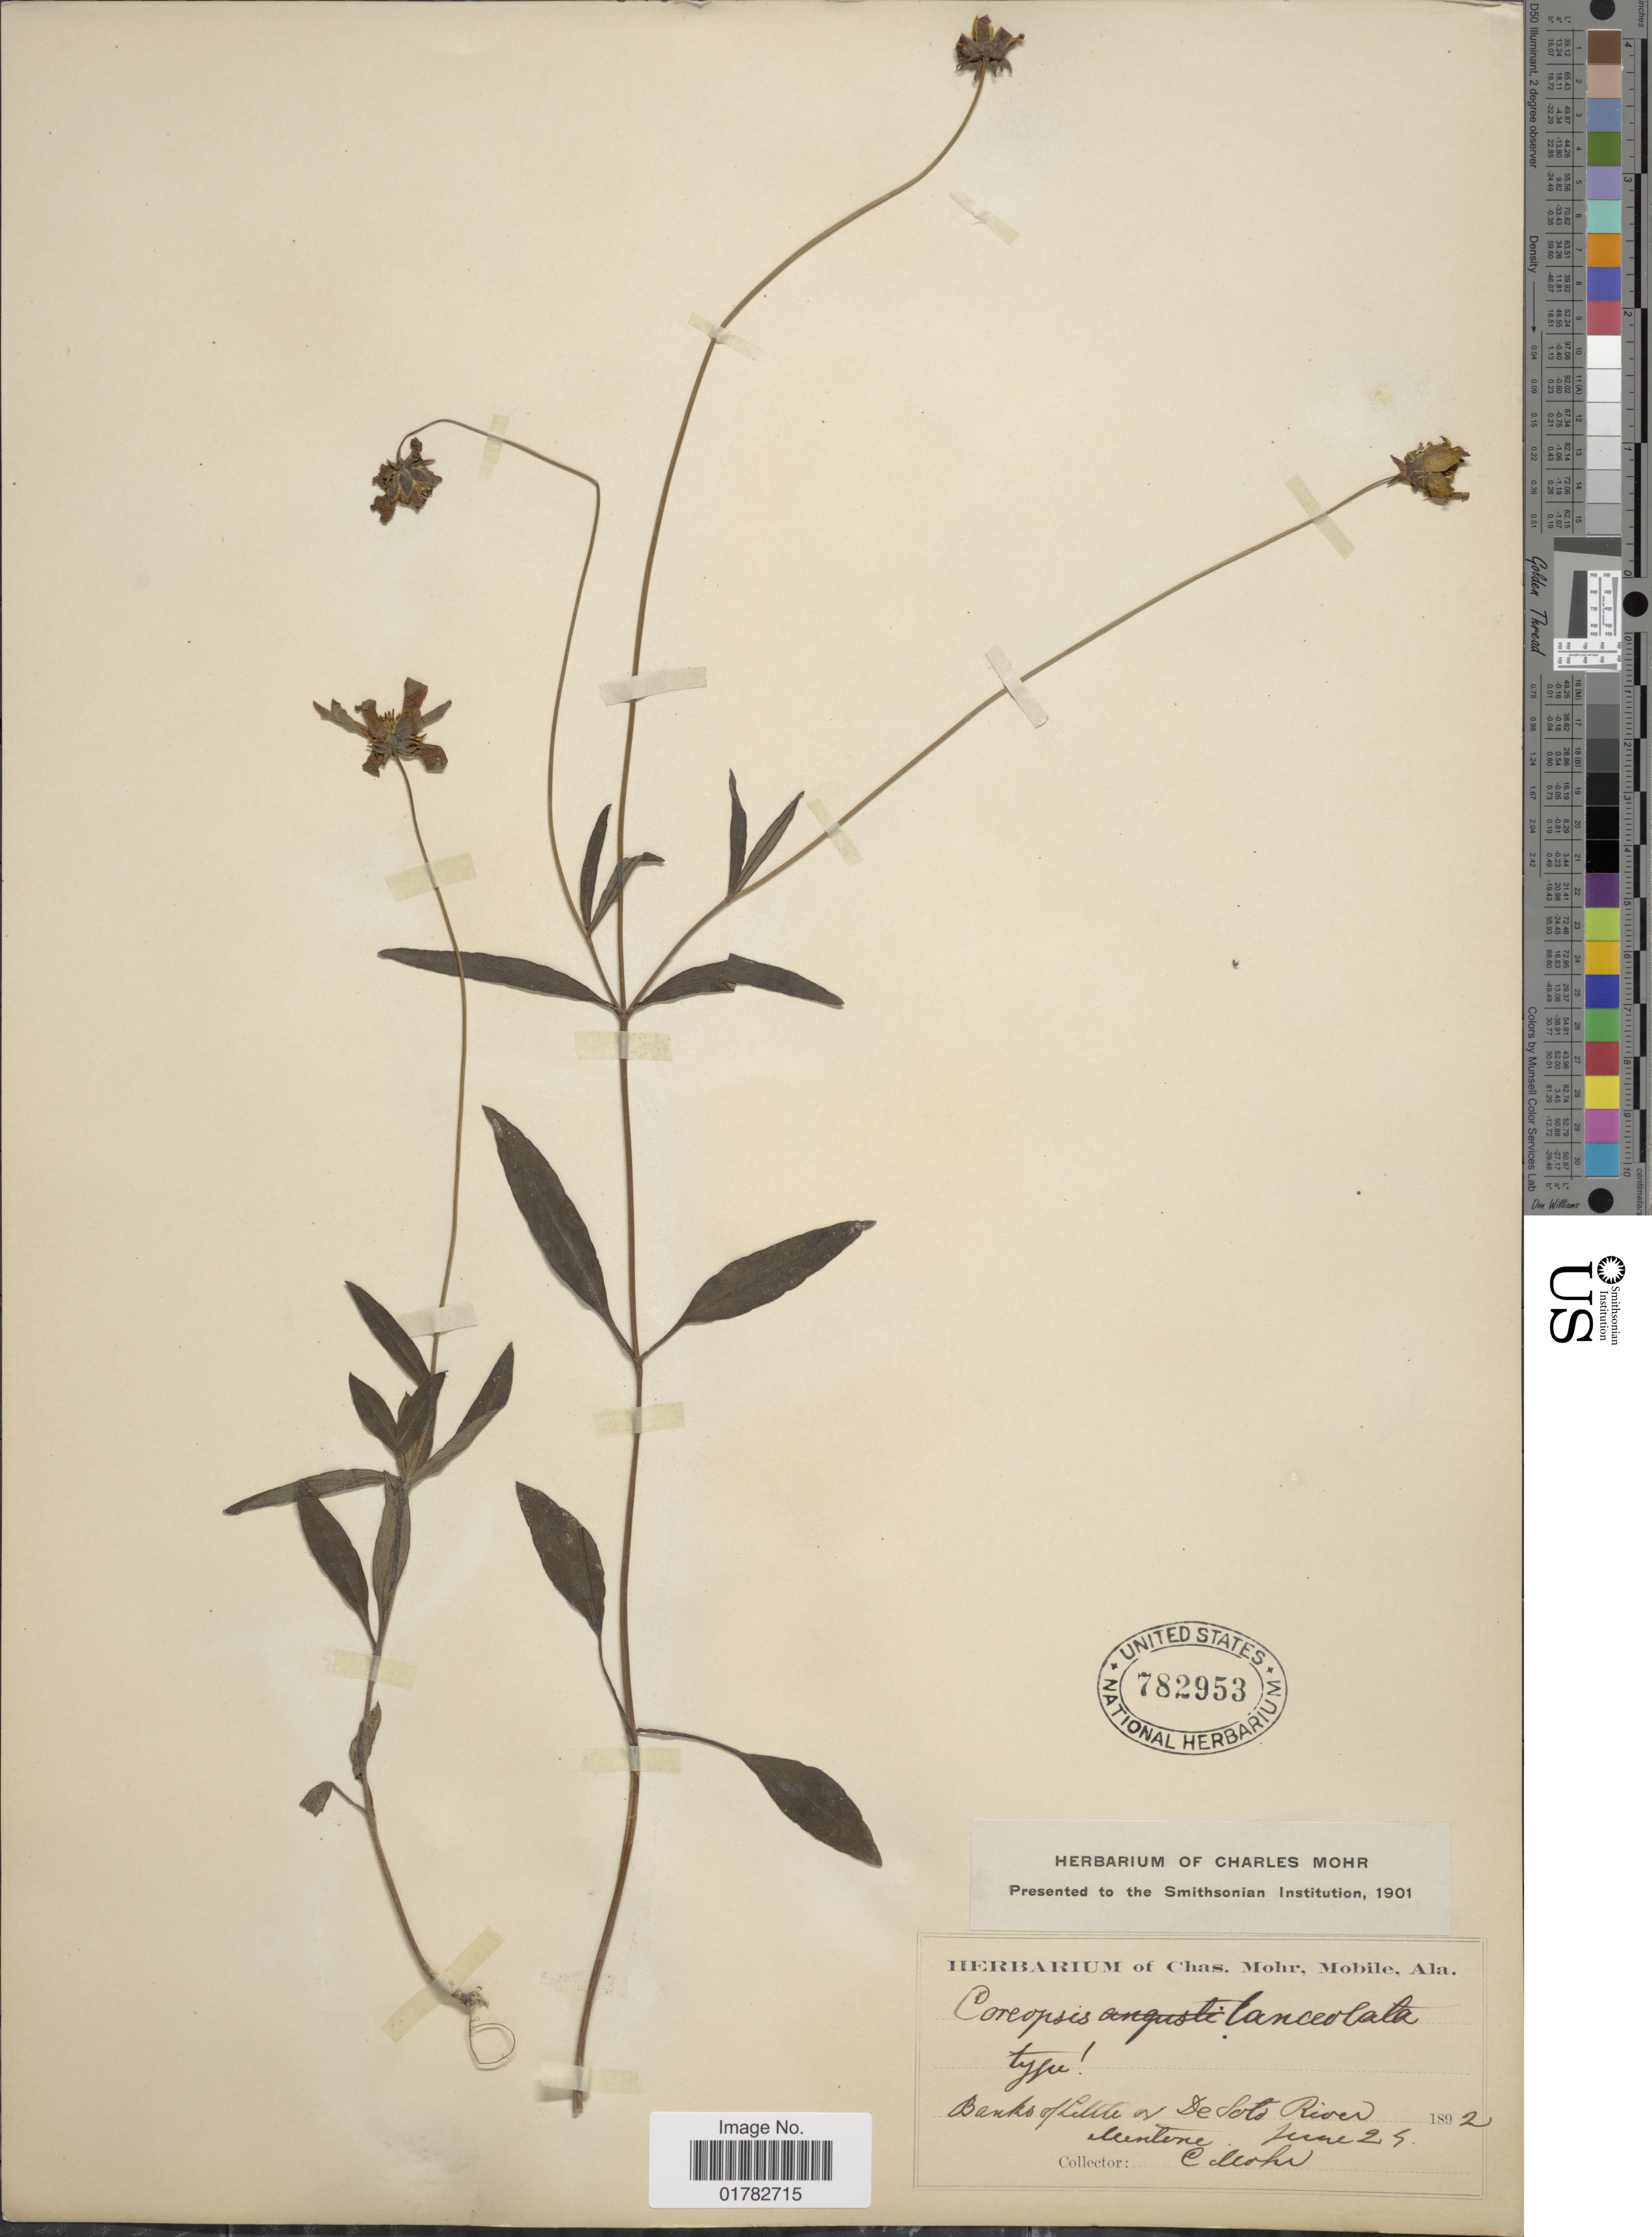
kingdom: Plantae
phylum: Tracheophyta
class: Magnoliopsida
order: Asterales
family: Asteraceae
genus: Coreopsis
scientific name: Coreopsis lanceolata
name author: L.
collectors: C. T. Mohr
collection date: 1892-06-27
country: United States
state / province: Alabama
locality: Banks of Little De Soto River, Mentone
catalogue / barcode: US 782953